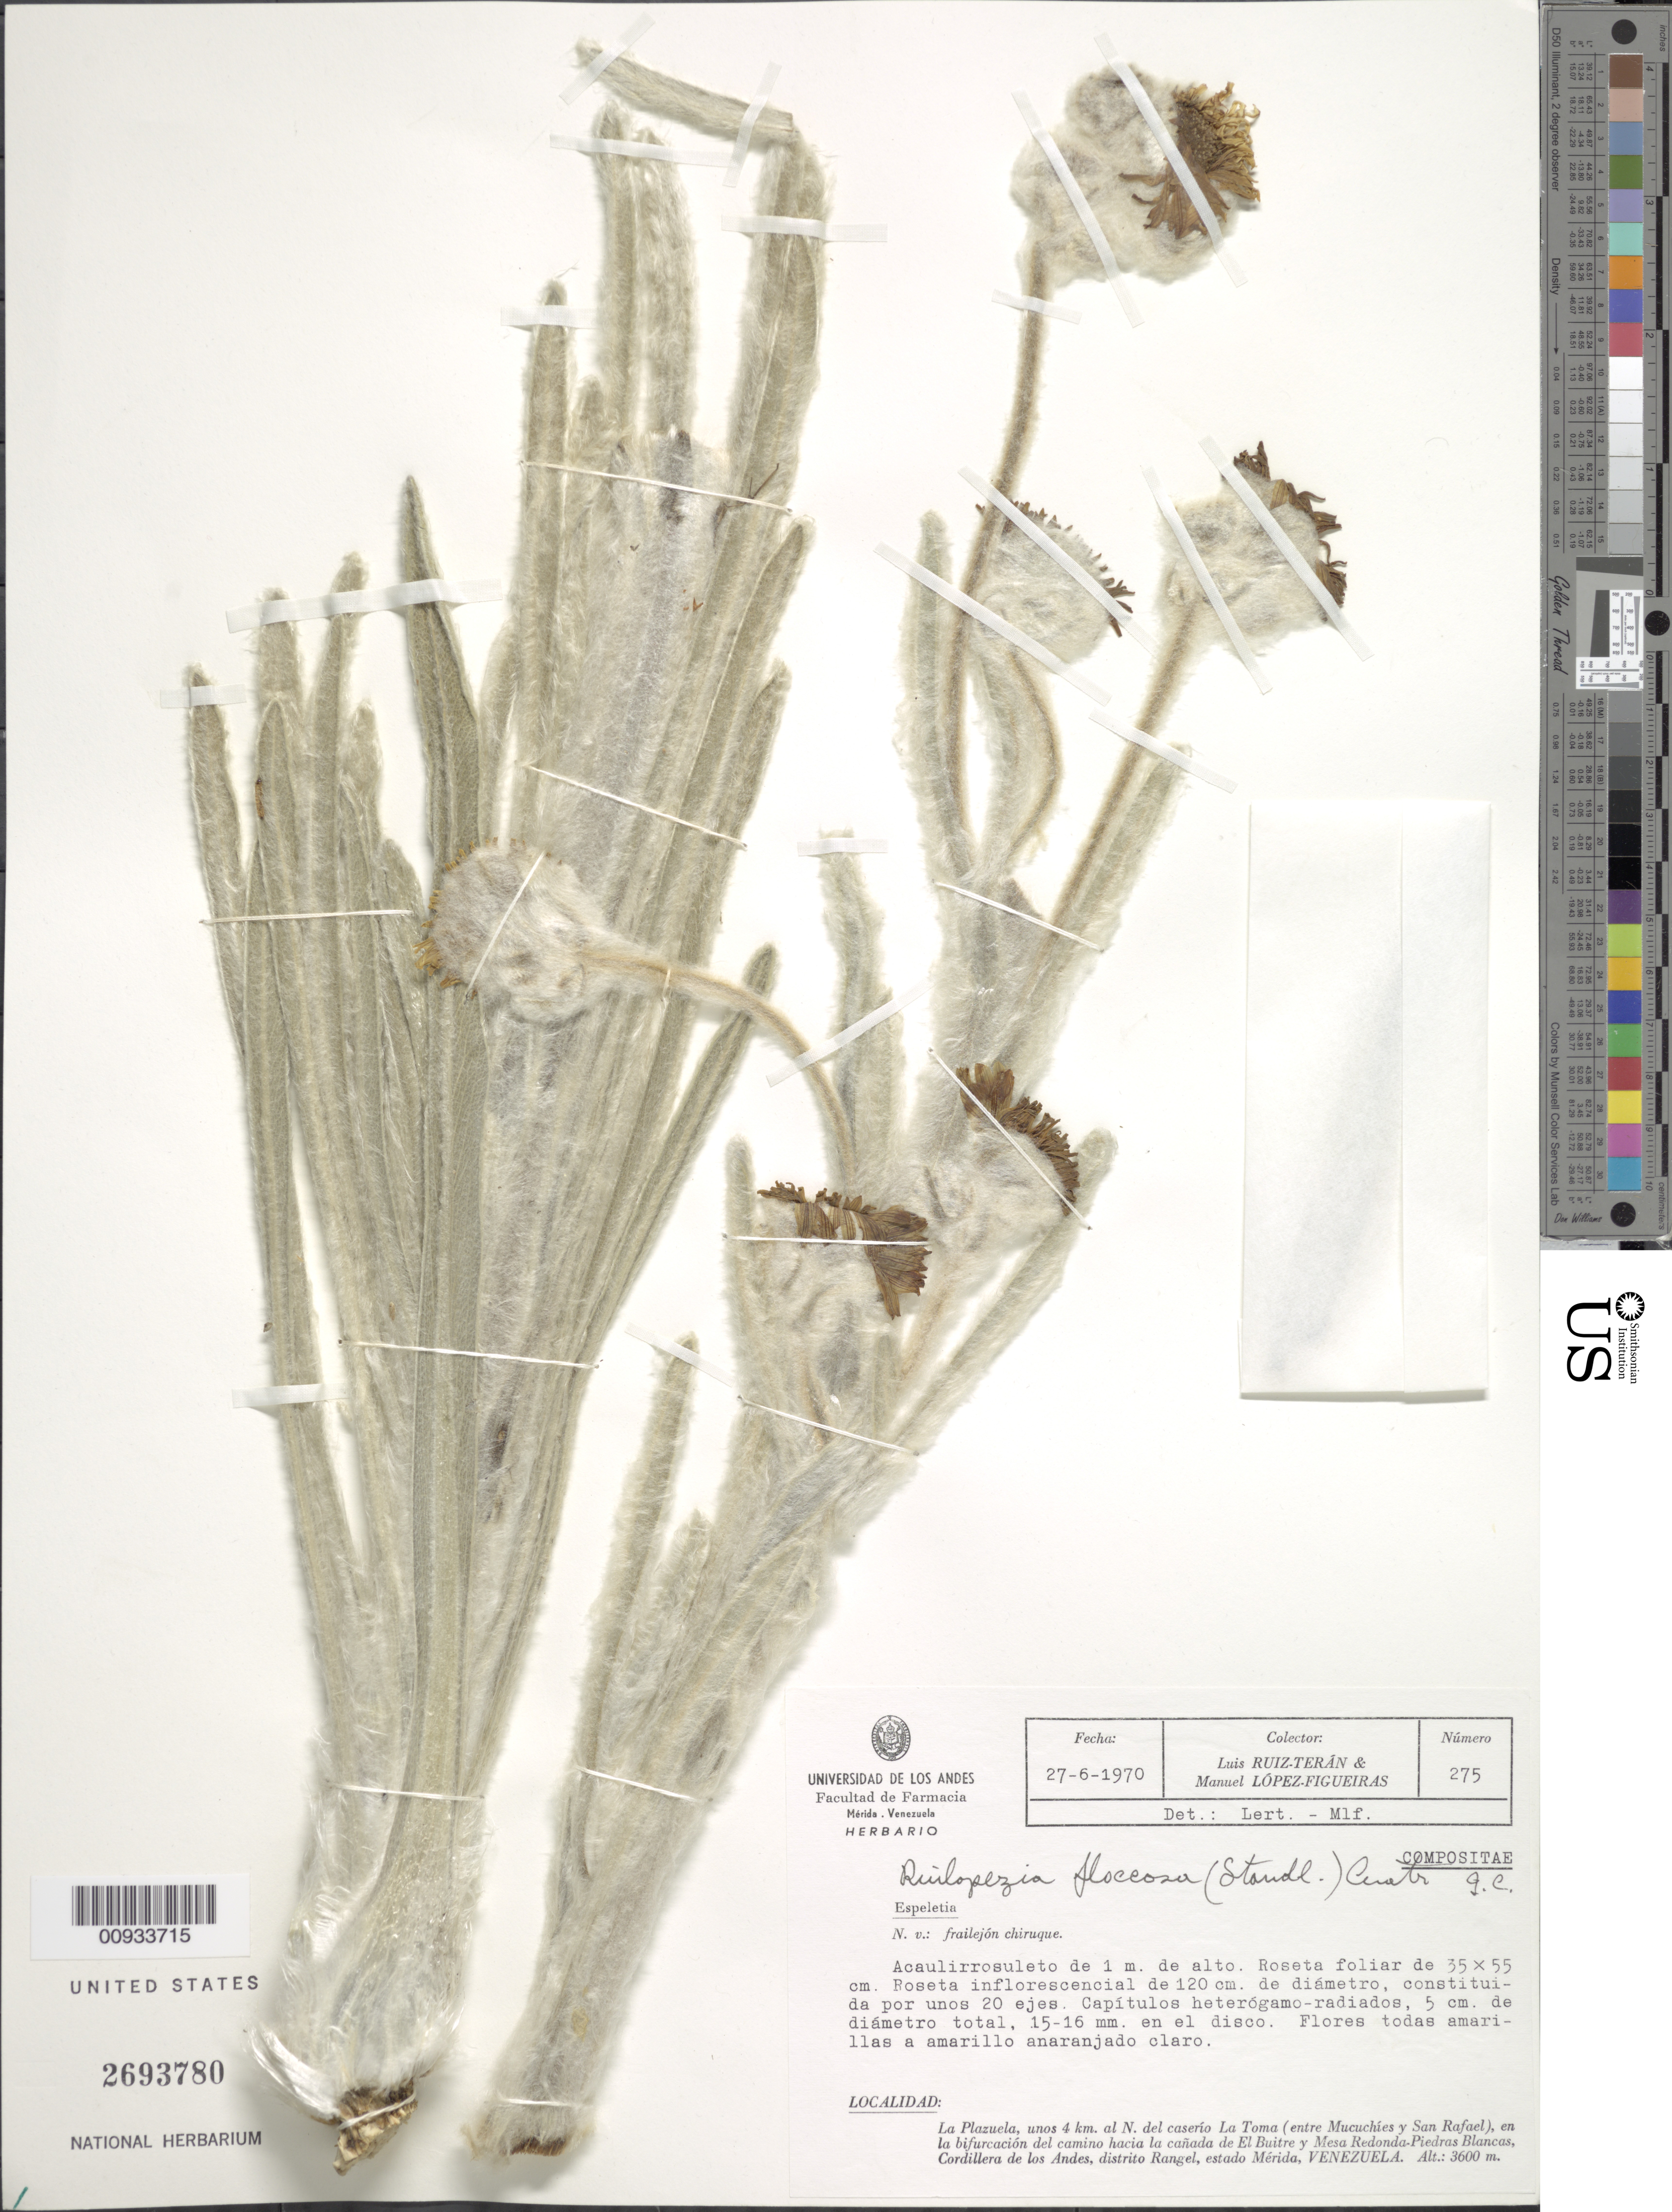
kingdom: Plantae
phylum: Tracheophyta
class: Magnoliopsida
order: Asterales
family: Asteraceae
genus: Ruilopezia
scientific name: Ruilopezia floccosa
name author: (Standl.) Cuatrec.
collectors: L. Teran & M. López Figueiras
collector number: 275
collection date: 1970-06-27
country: Venezuela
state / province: Mérida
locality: La Plazuela, unos 4 km al N del caserio La Toma (entre Mucuchies y San Rafael), en la bifurcacion del camino hacia la canada de El Buitre y Mesa Redonda-Piedras Blancas, Cordillera de Los Andes, Distrito Rangel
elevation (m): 3600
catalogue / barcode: US 2693780